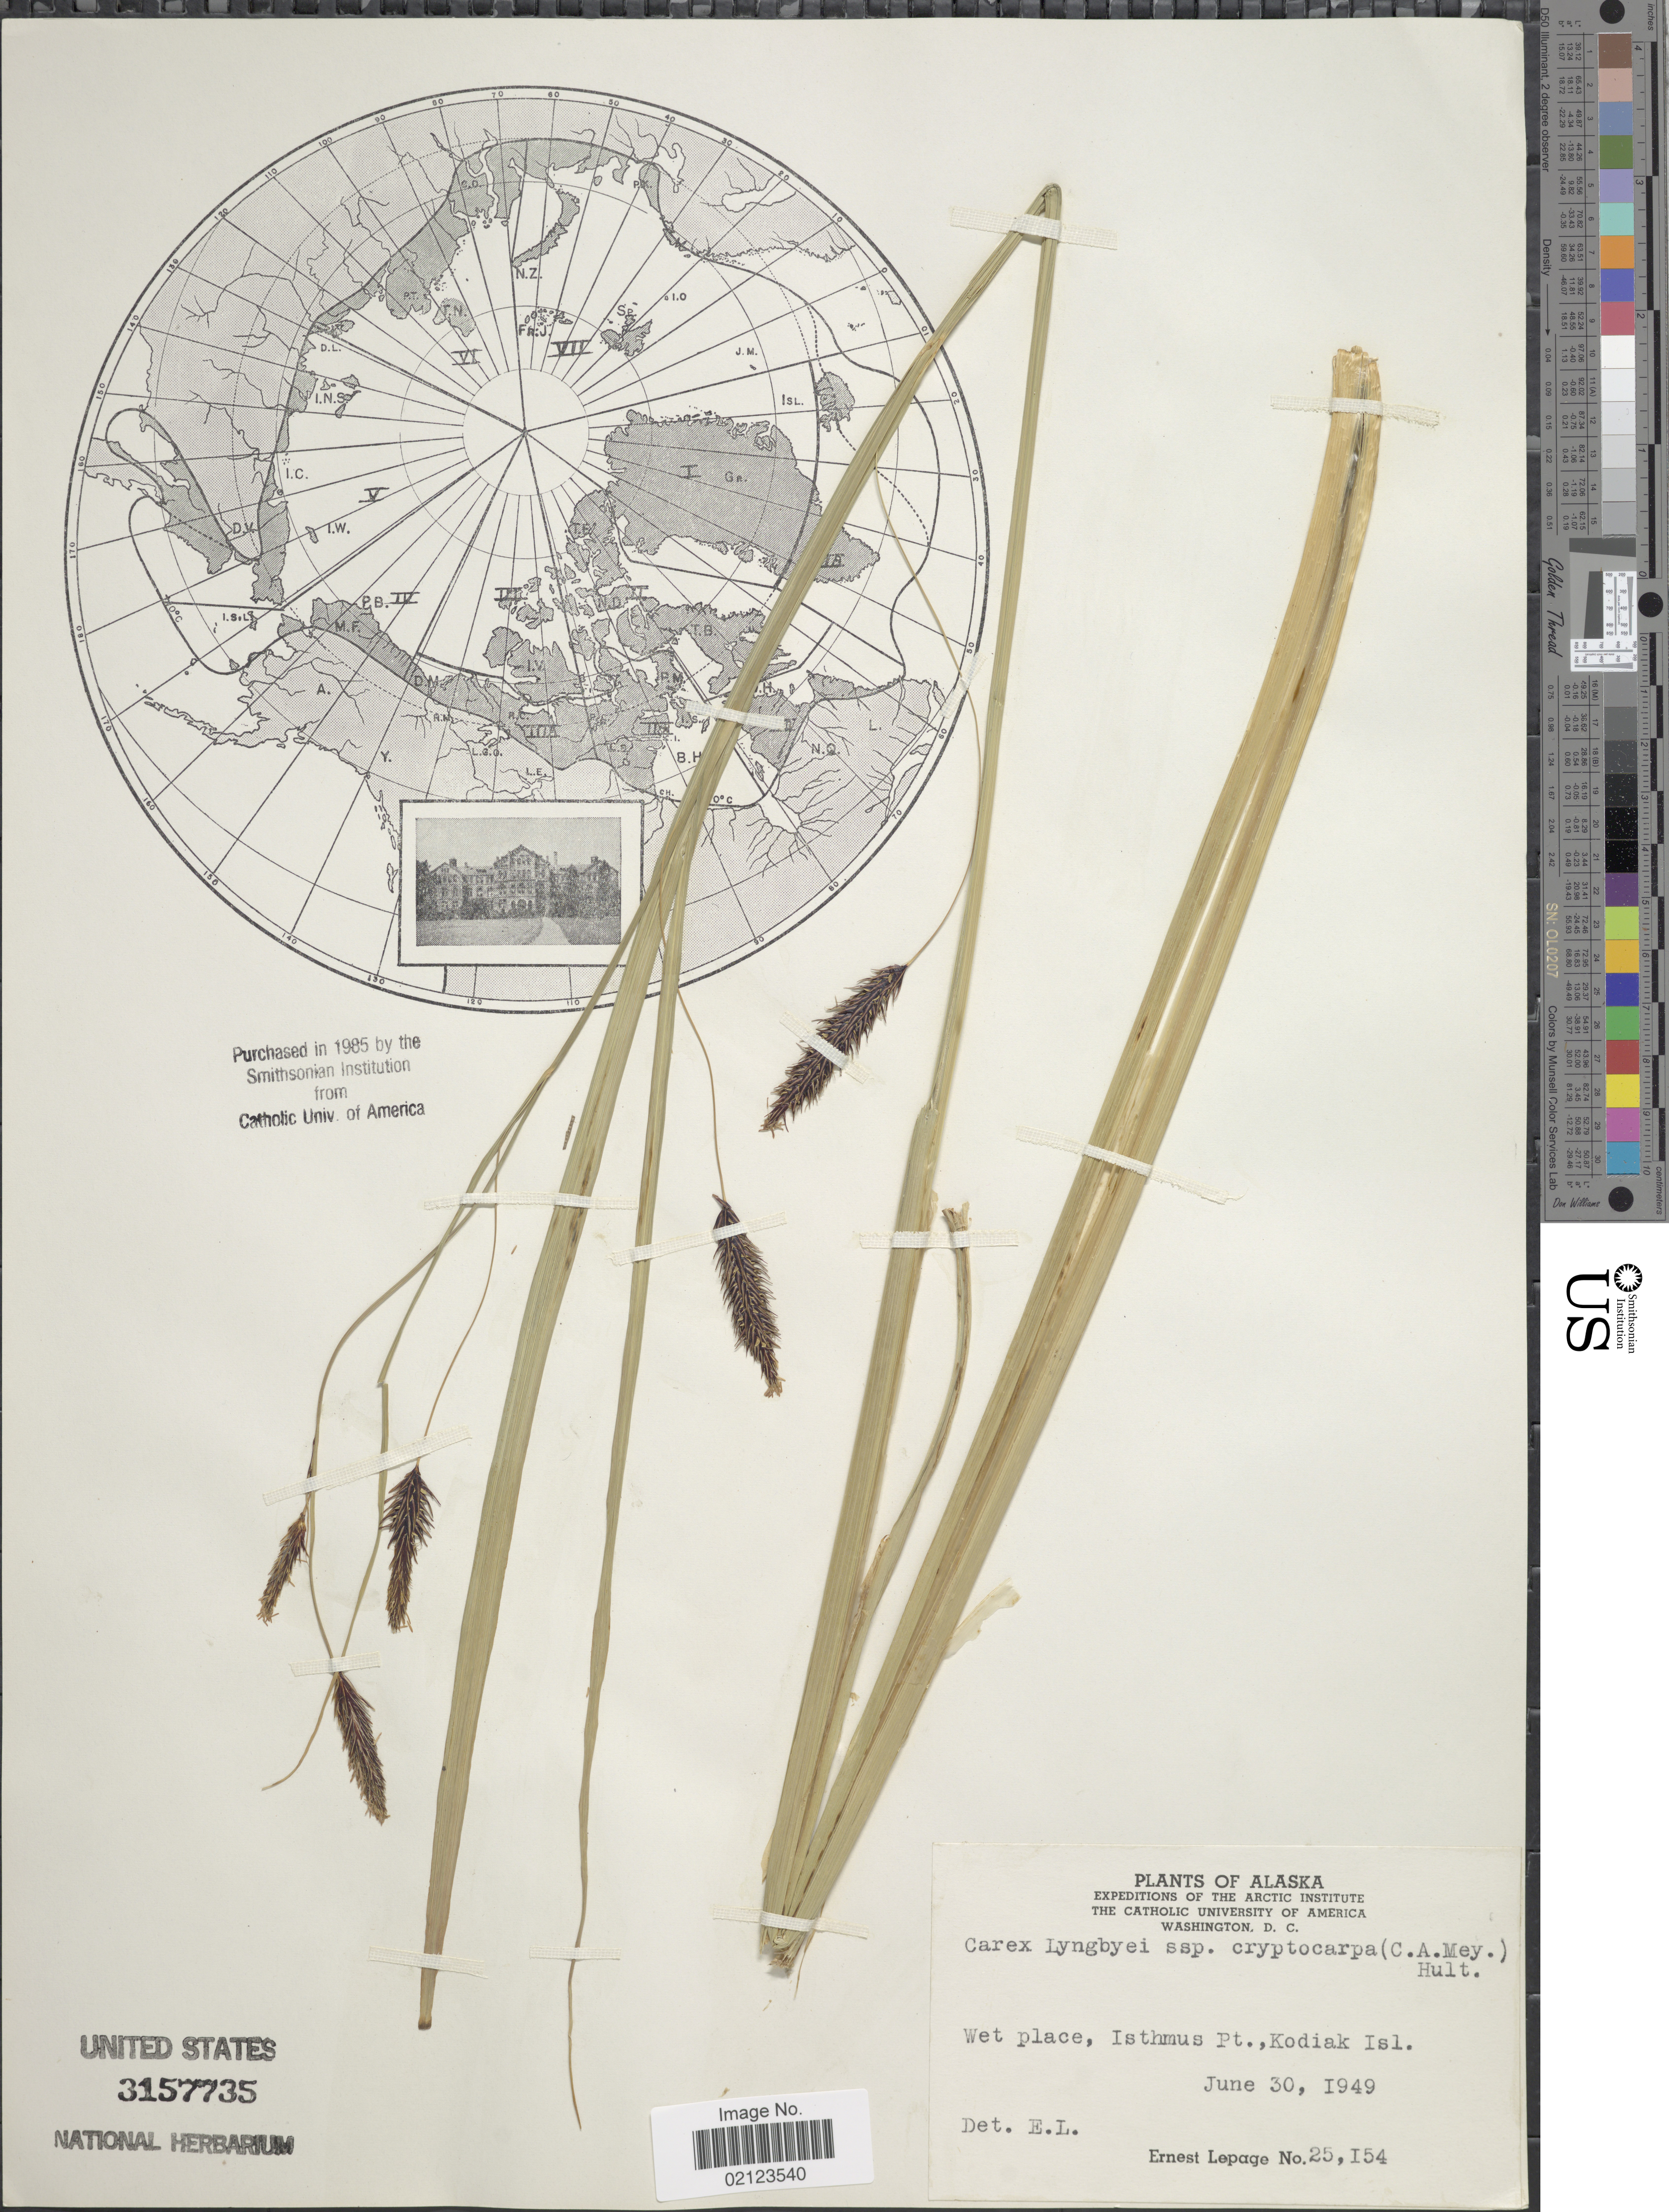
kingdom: Plantae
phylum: Tracheophyta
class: Liliopsida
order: Poales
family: Cyperaceae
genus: Carex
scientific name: Carex lyngbyei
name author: Hornem.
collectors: E. Lepage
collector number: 25154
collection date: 1949-06-30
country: United States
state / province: Alaska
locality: Wet place, Isthmus Pt., Kodiak Isl.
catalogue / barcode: US 3157735